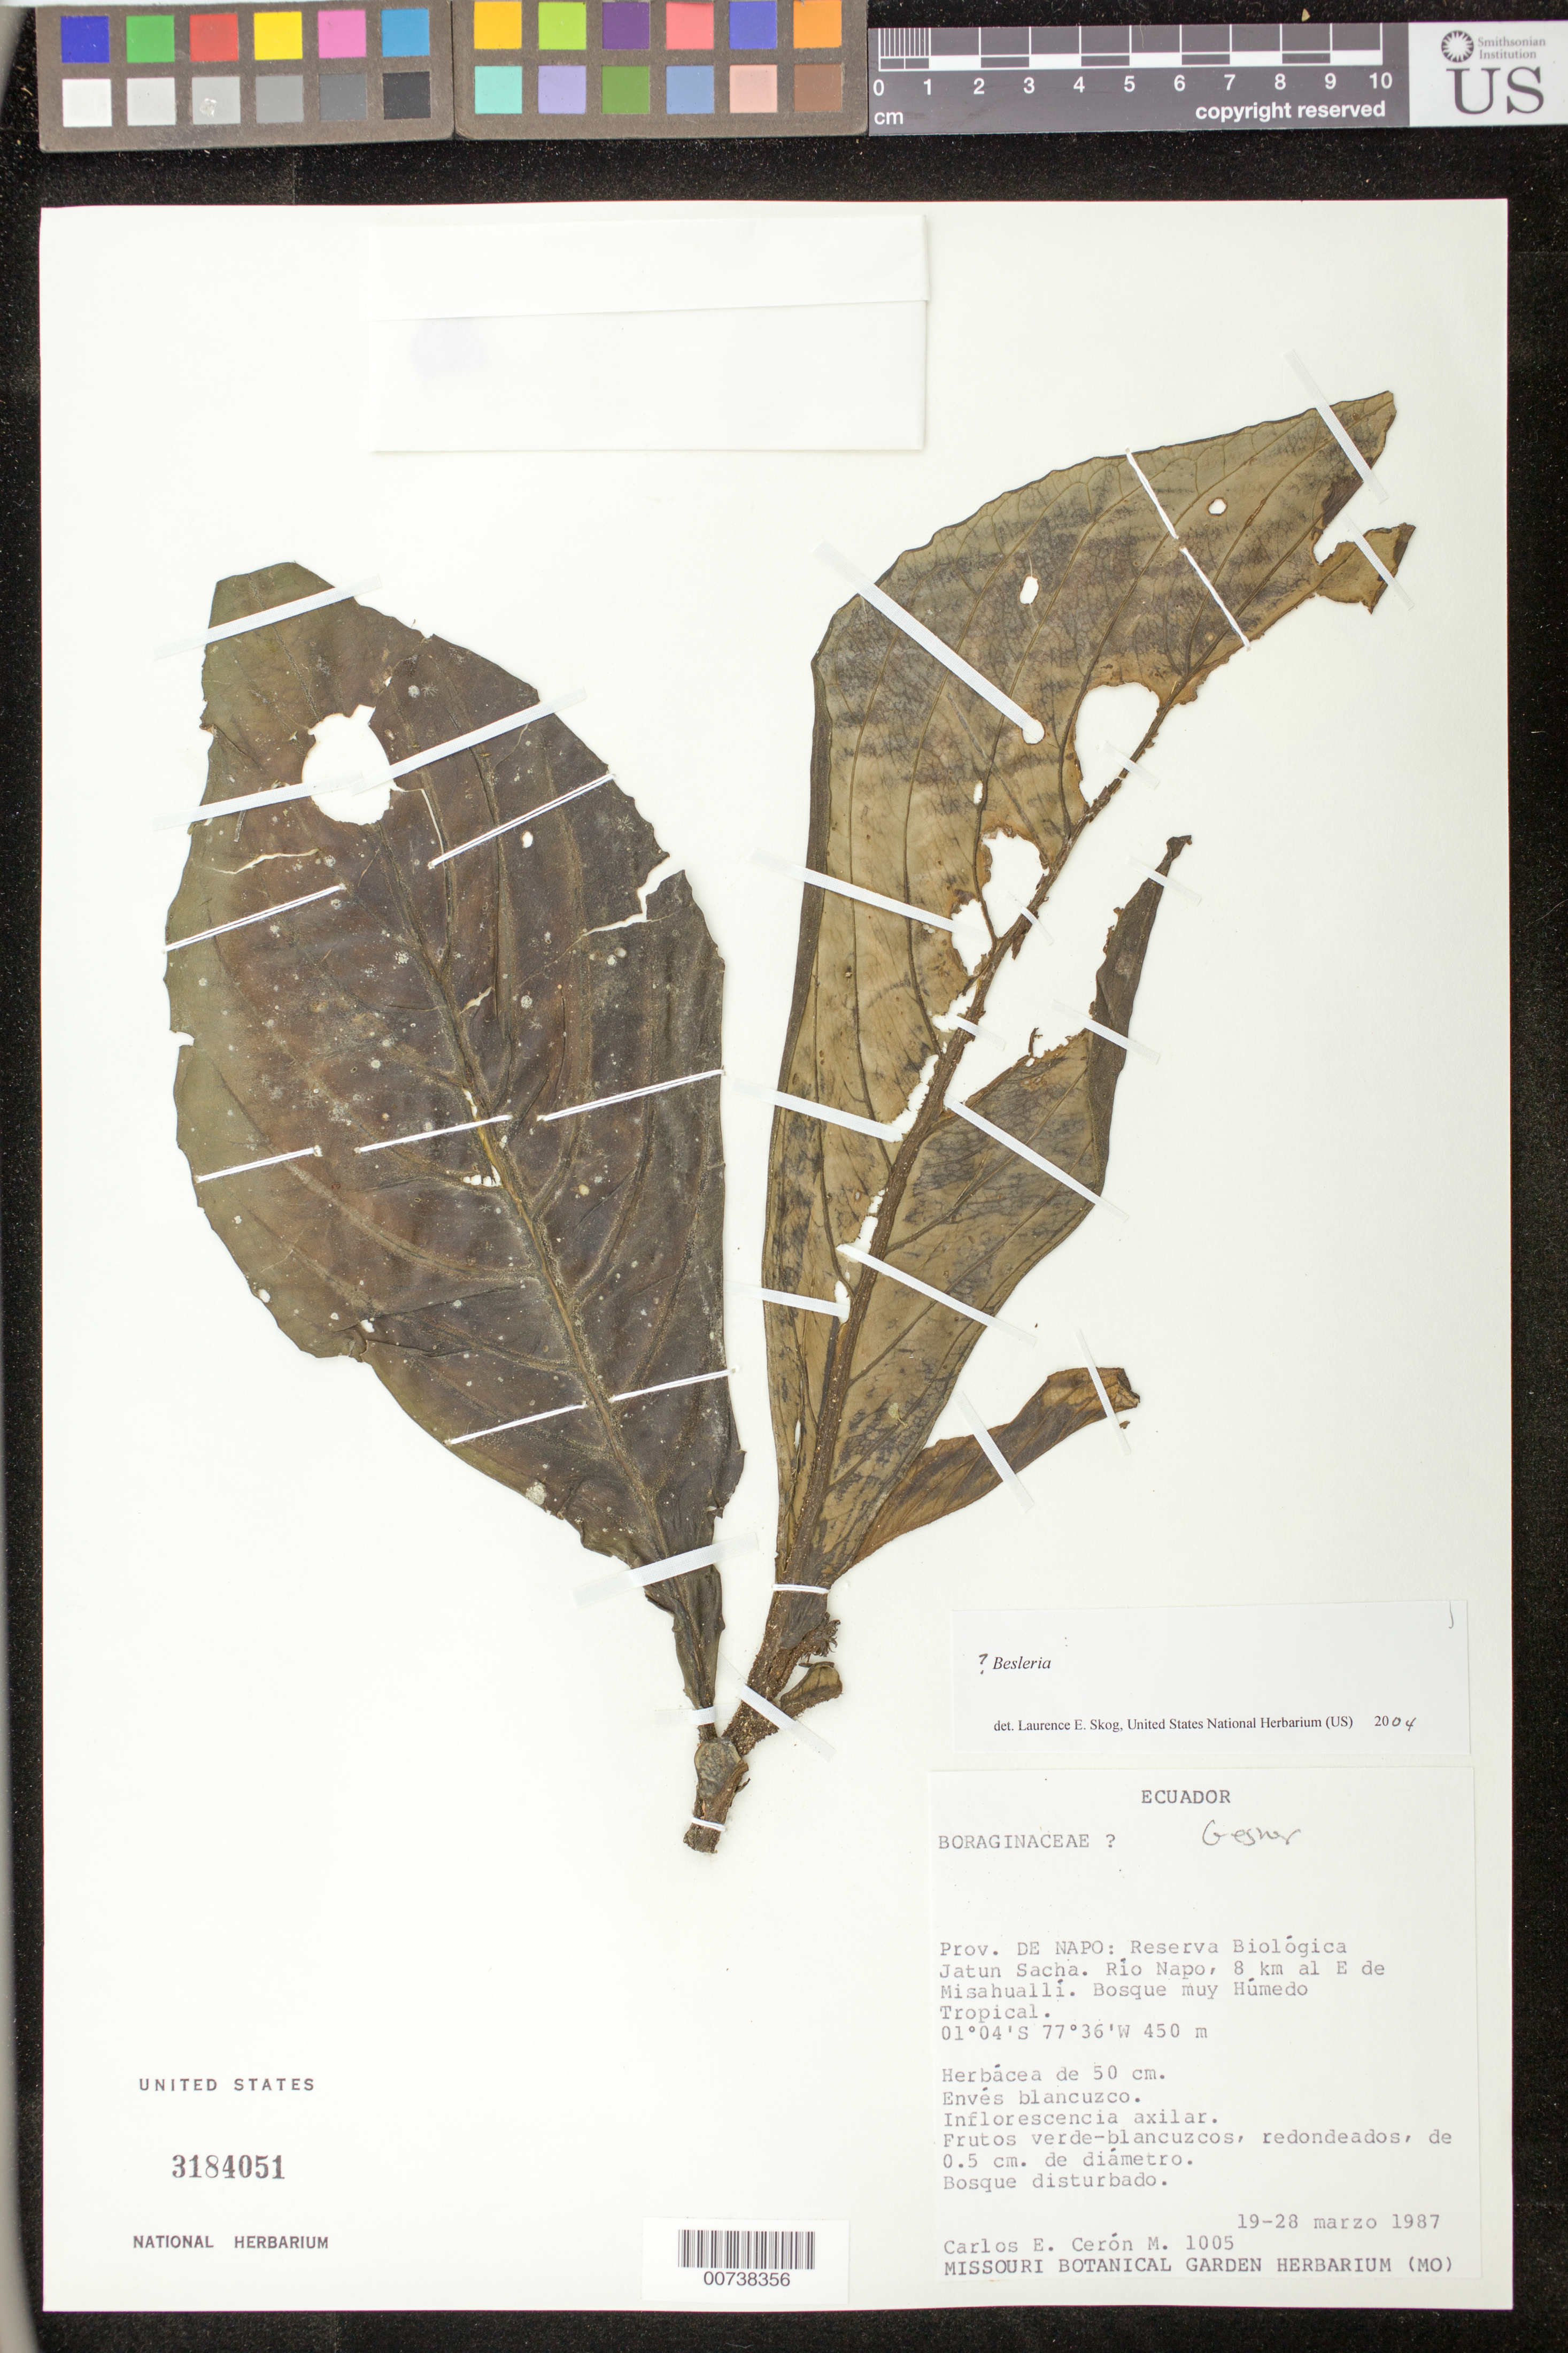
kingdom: Plantae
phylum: Tracheophyta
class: Magnoliopsida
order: Lamiales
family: Gesneriaceae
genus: Besleria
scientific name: Besleria sp.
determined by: Skog, Laurence E.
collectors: C. E. Cerón M.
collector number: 1005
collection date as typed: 19-28 Mar 1987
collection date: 1987-03-19/1987-03-28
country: Ecuador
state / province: Napo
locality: Prov. de Napo: Reserva Biológica Jatun Sacha, Río Napo, 8 km al E de Misahuallí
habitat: Bosque muy húmedo tropical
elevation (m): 450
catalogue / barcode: US 3184051